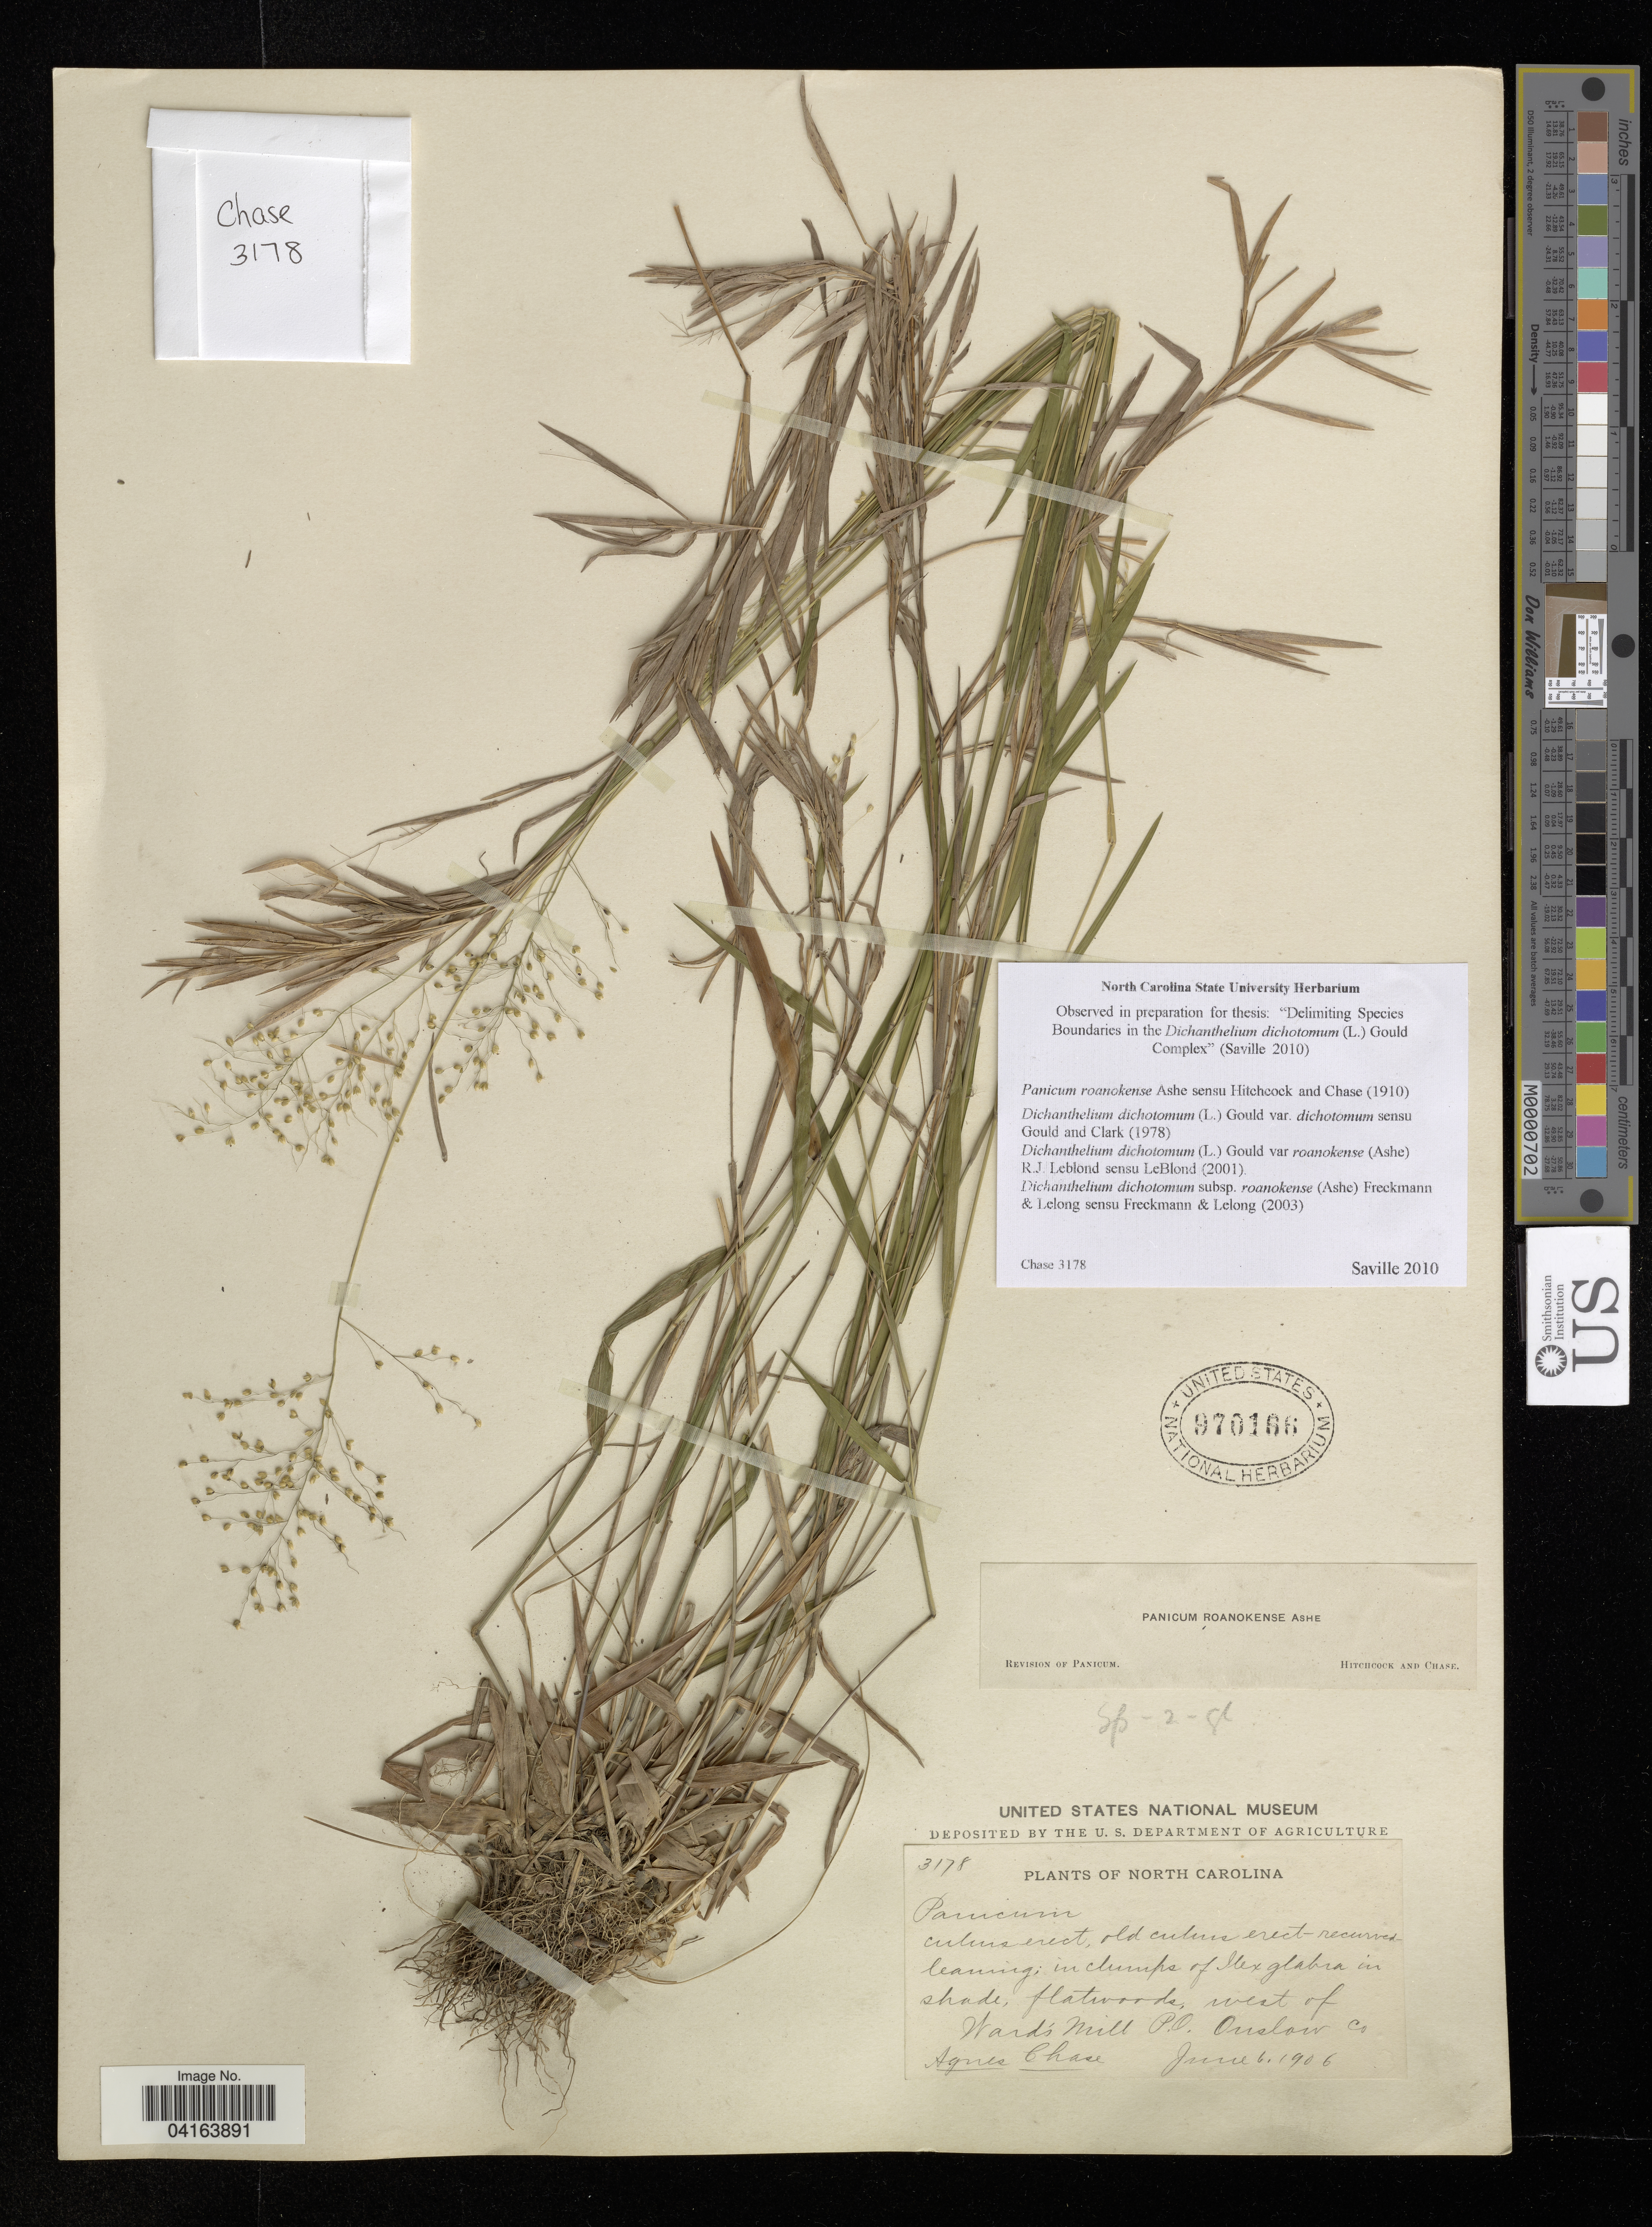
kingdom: Plantae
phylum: Tracheophyta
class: Liliopsida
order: Poales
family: Poaceae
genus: Dichanthelium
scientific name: Dichanthelium dichotomum subsp. roanokense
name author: (Ashe) LeBlond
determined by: Saville, A. C., (NCSC), North Carolina State University (UNITED STATES)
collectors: A. Chase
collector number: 3178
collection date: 1906-06-06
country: United States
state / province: North Carolina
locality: West of Ward's Mill P.O. Onslow Co.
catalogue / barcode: US 970166